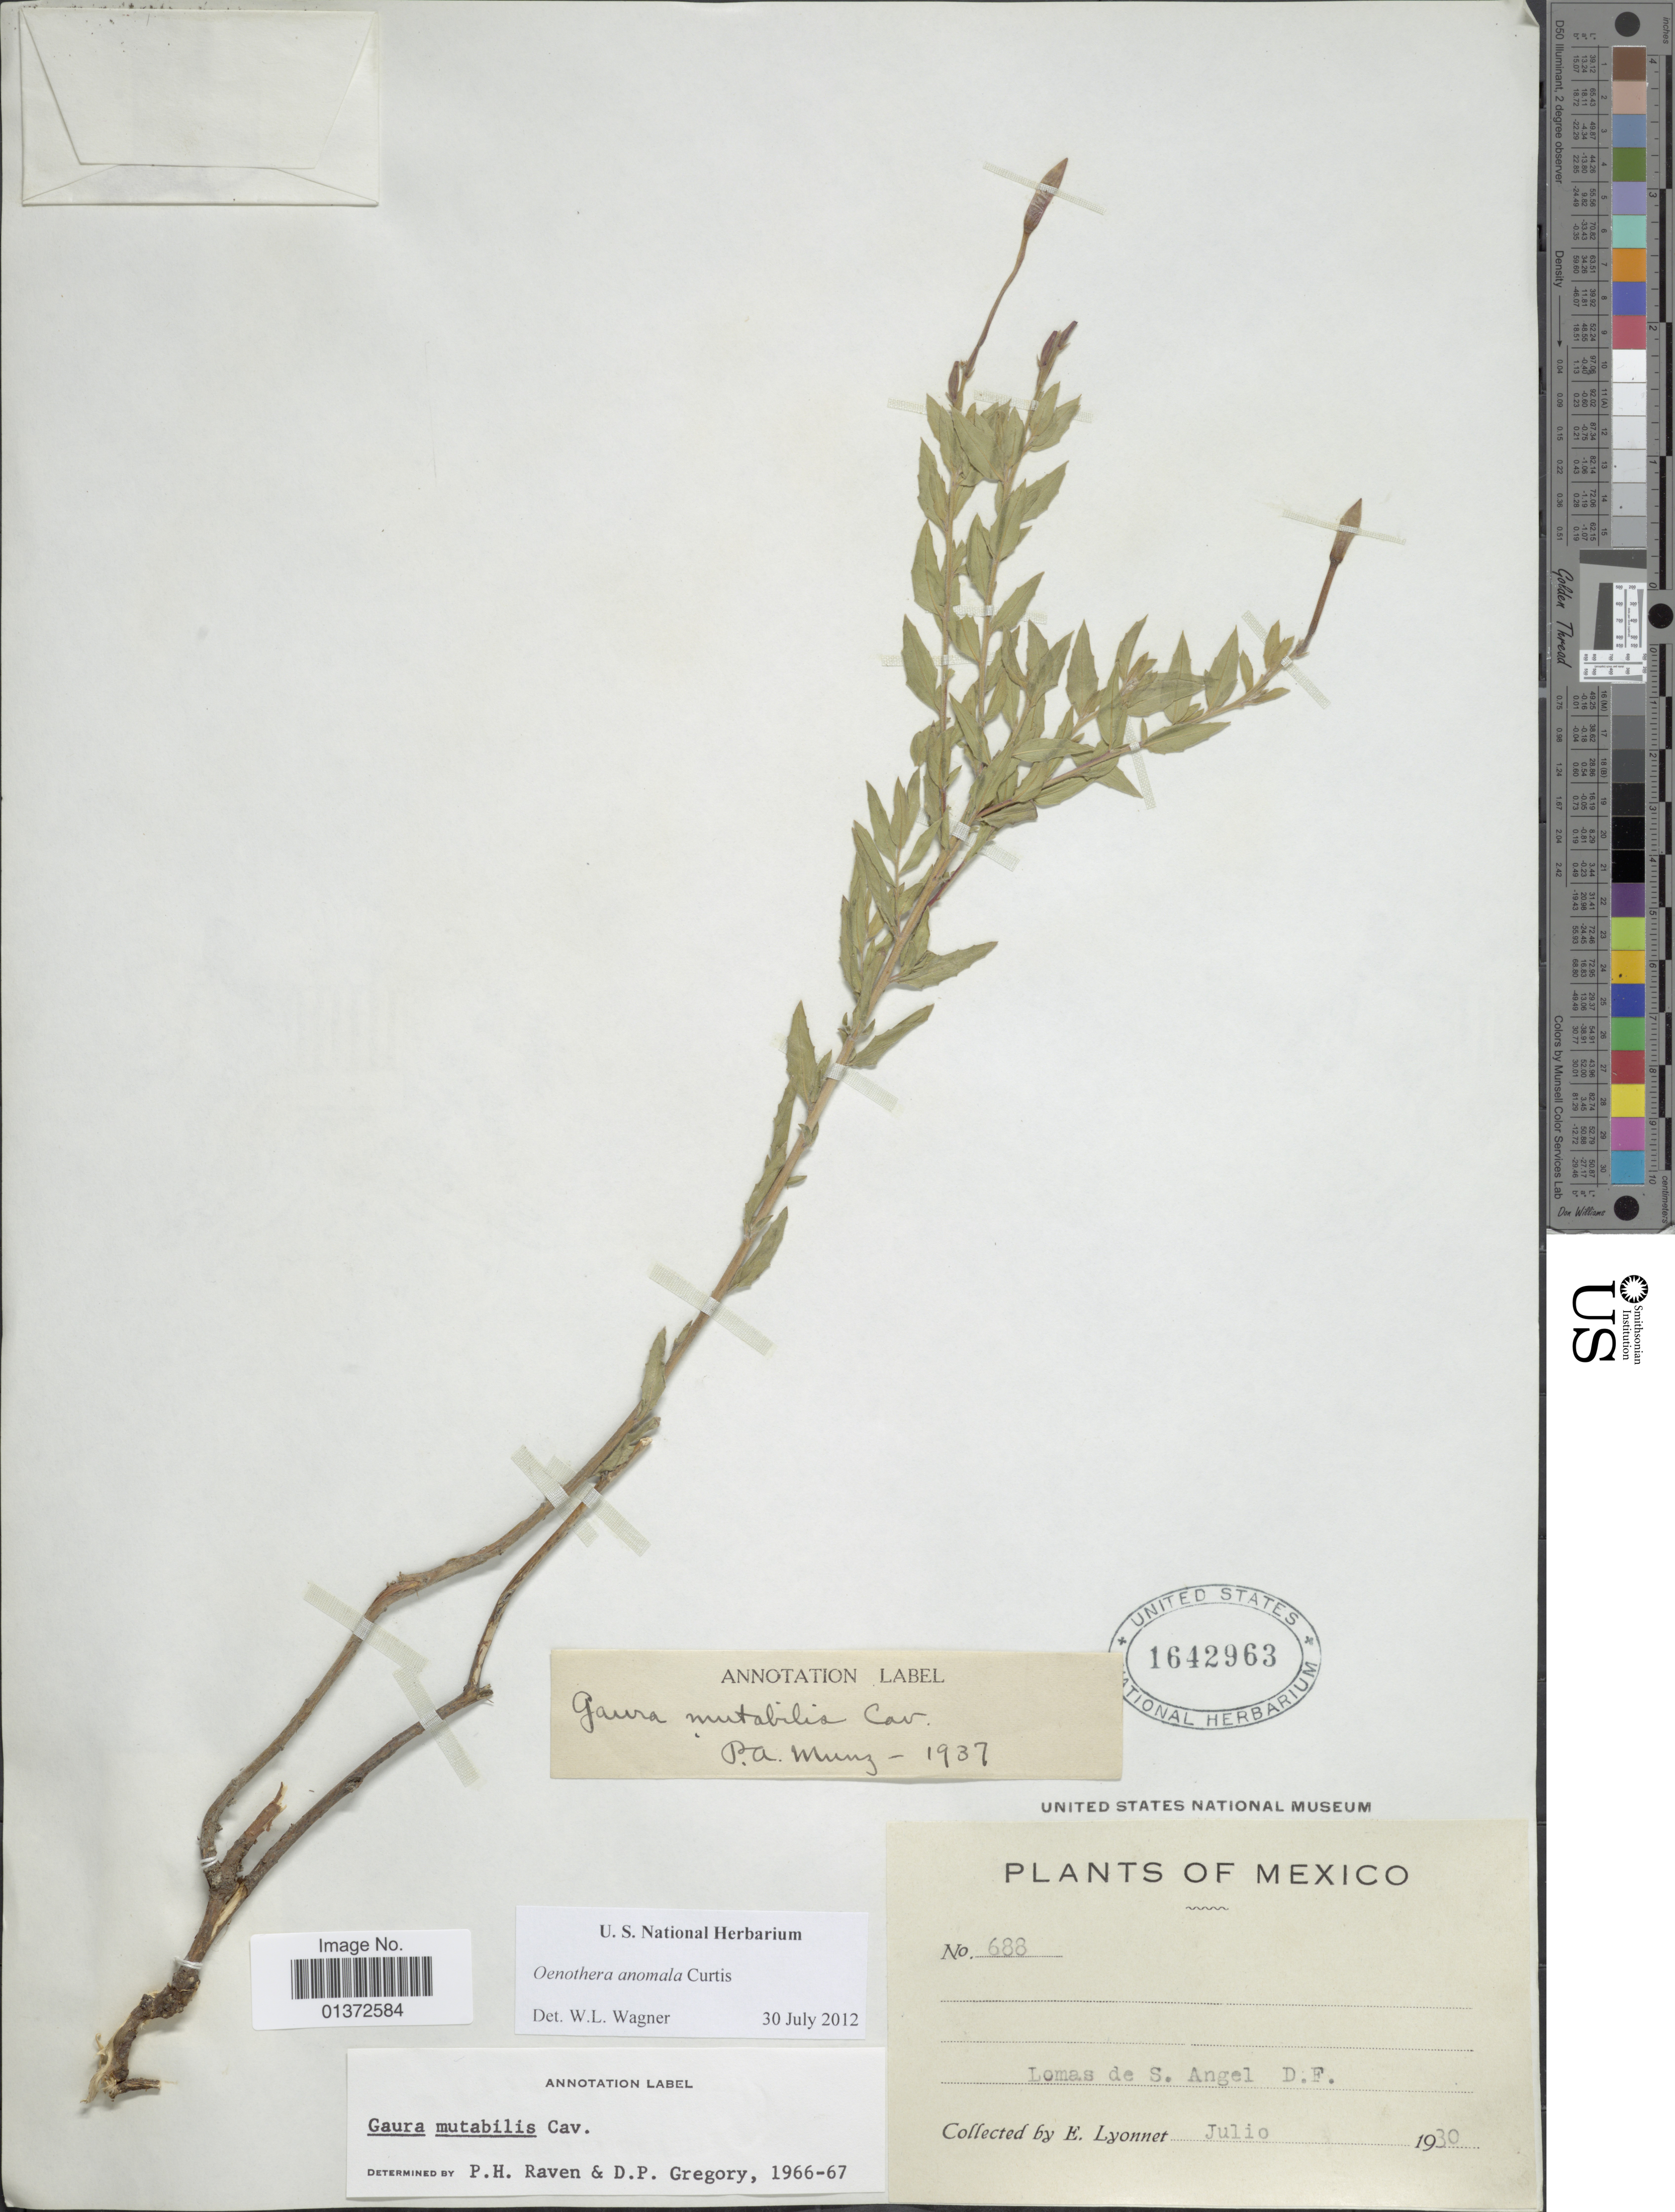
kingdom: Plantae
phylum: Tracheophyta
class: Magnoliopsida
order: Myrtales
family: Onagraceae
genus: Oenothera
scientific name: Oenothera anomala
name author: Curtis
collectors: E. Lyonnet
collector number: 688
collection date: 1930-07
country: Mexico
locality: Lomas de S. Angel D.F.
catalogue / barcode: US 1642963